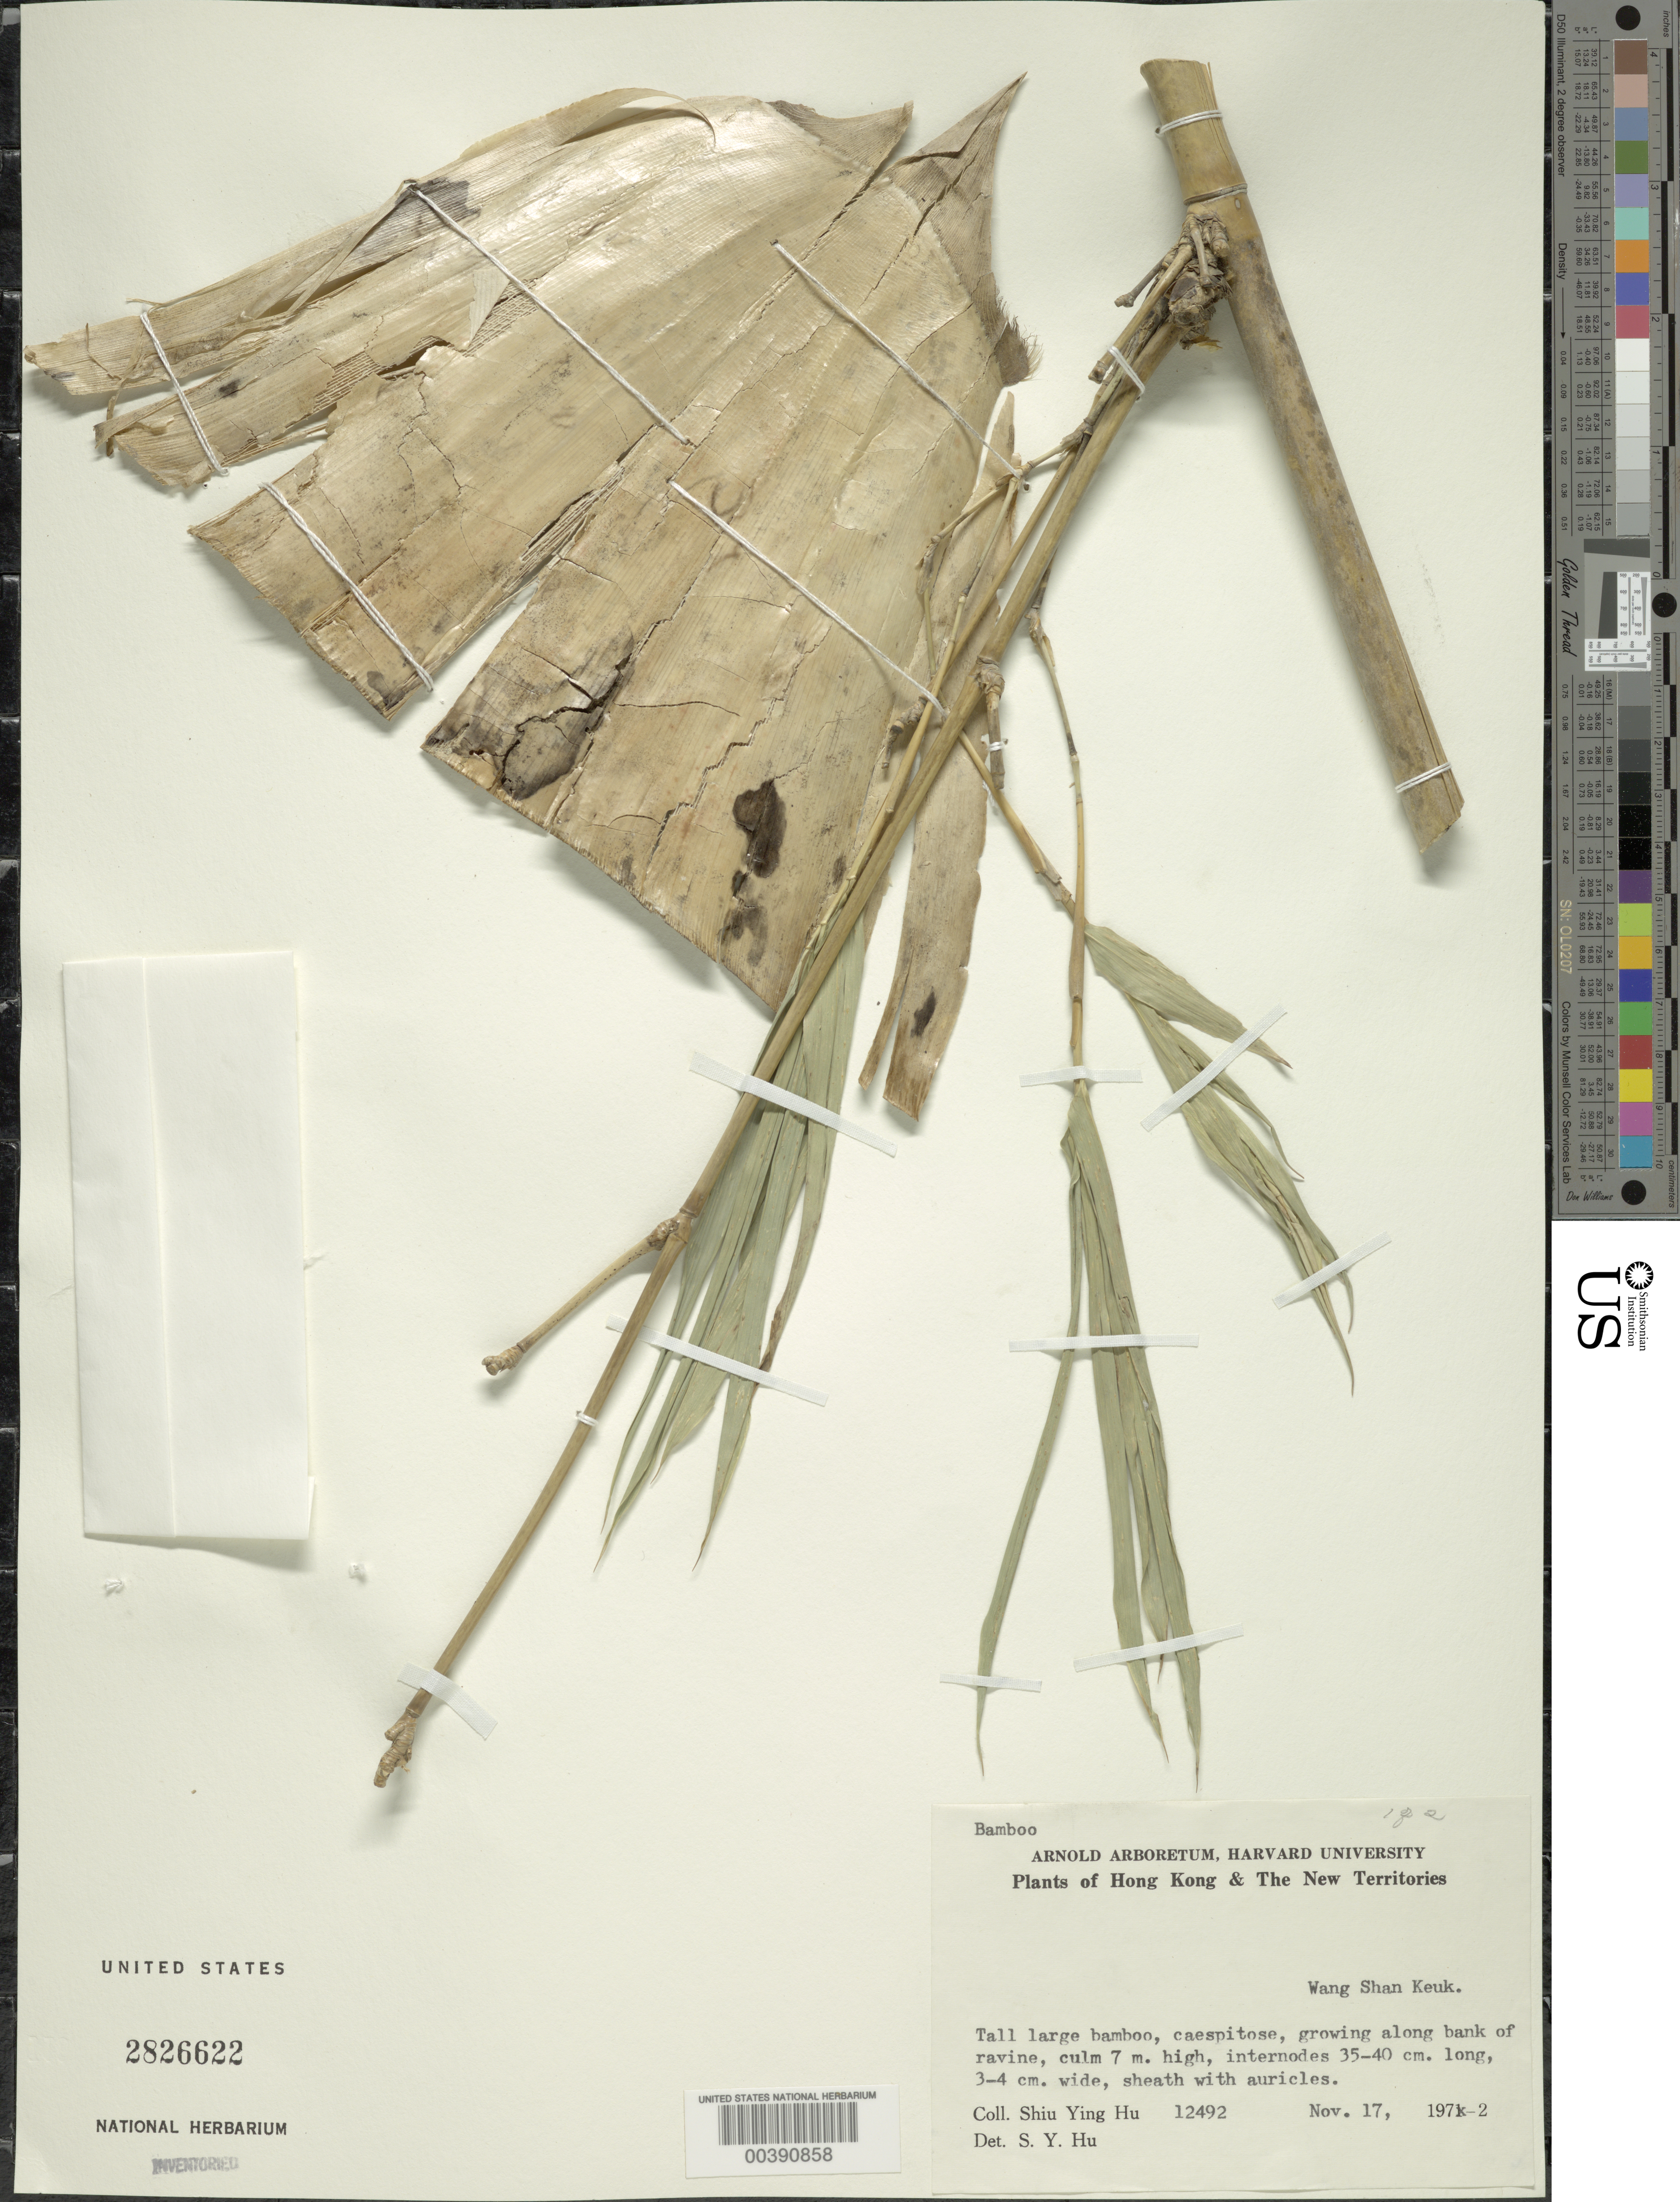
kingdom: Plantae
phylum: Tracheophyta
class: Liliopsida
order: Poales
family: Poaceae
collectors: Y. Shiu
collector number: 12492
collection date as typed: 17 Nov 1972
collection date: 1972-11-17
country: China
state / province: Hong Kong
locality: Wang shan keuk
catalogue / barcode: US 2826622